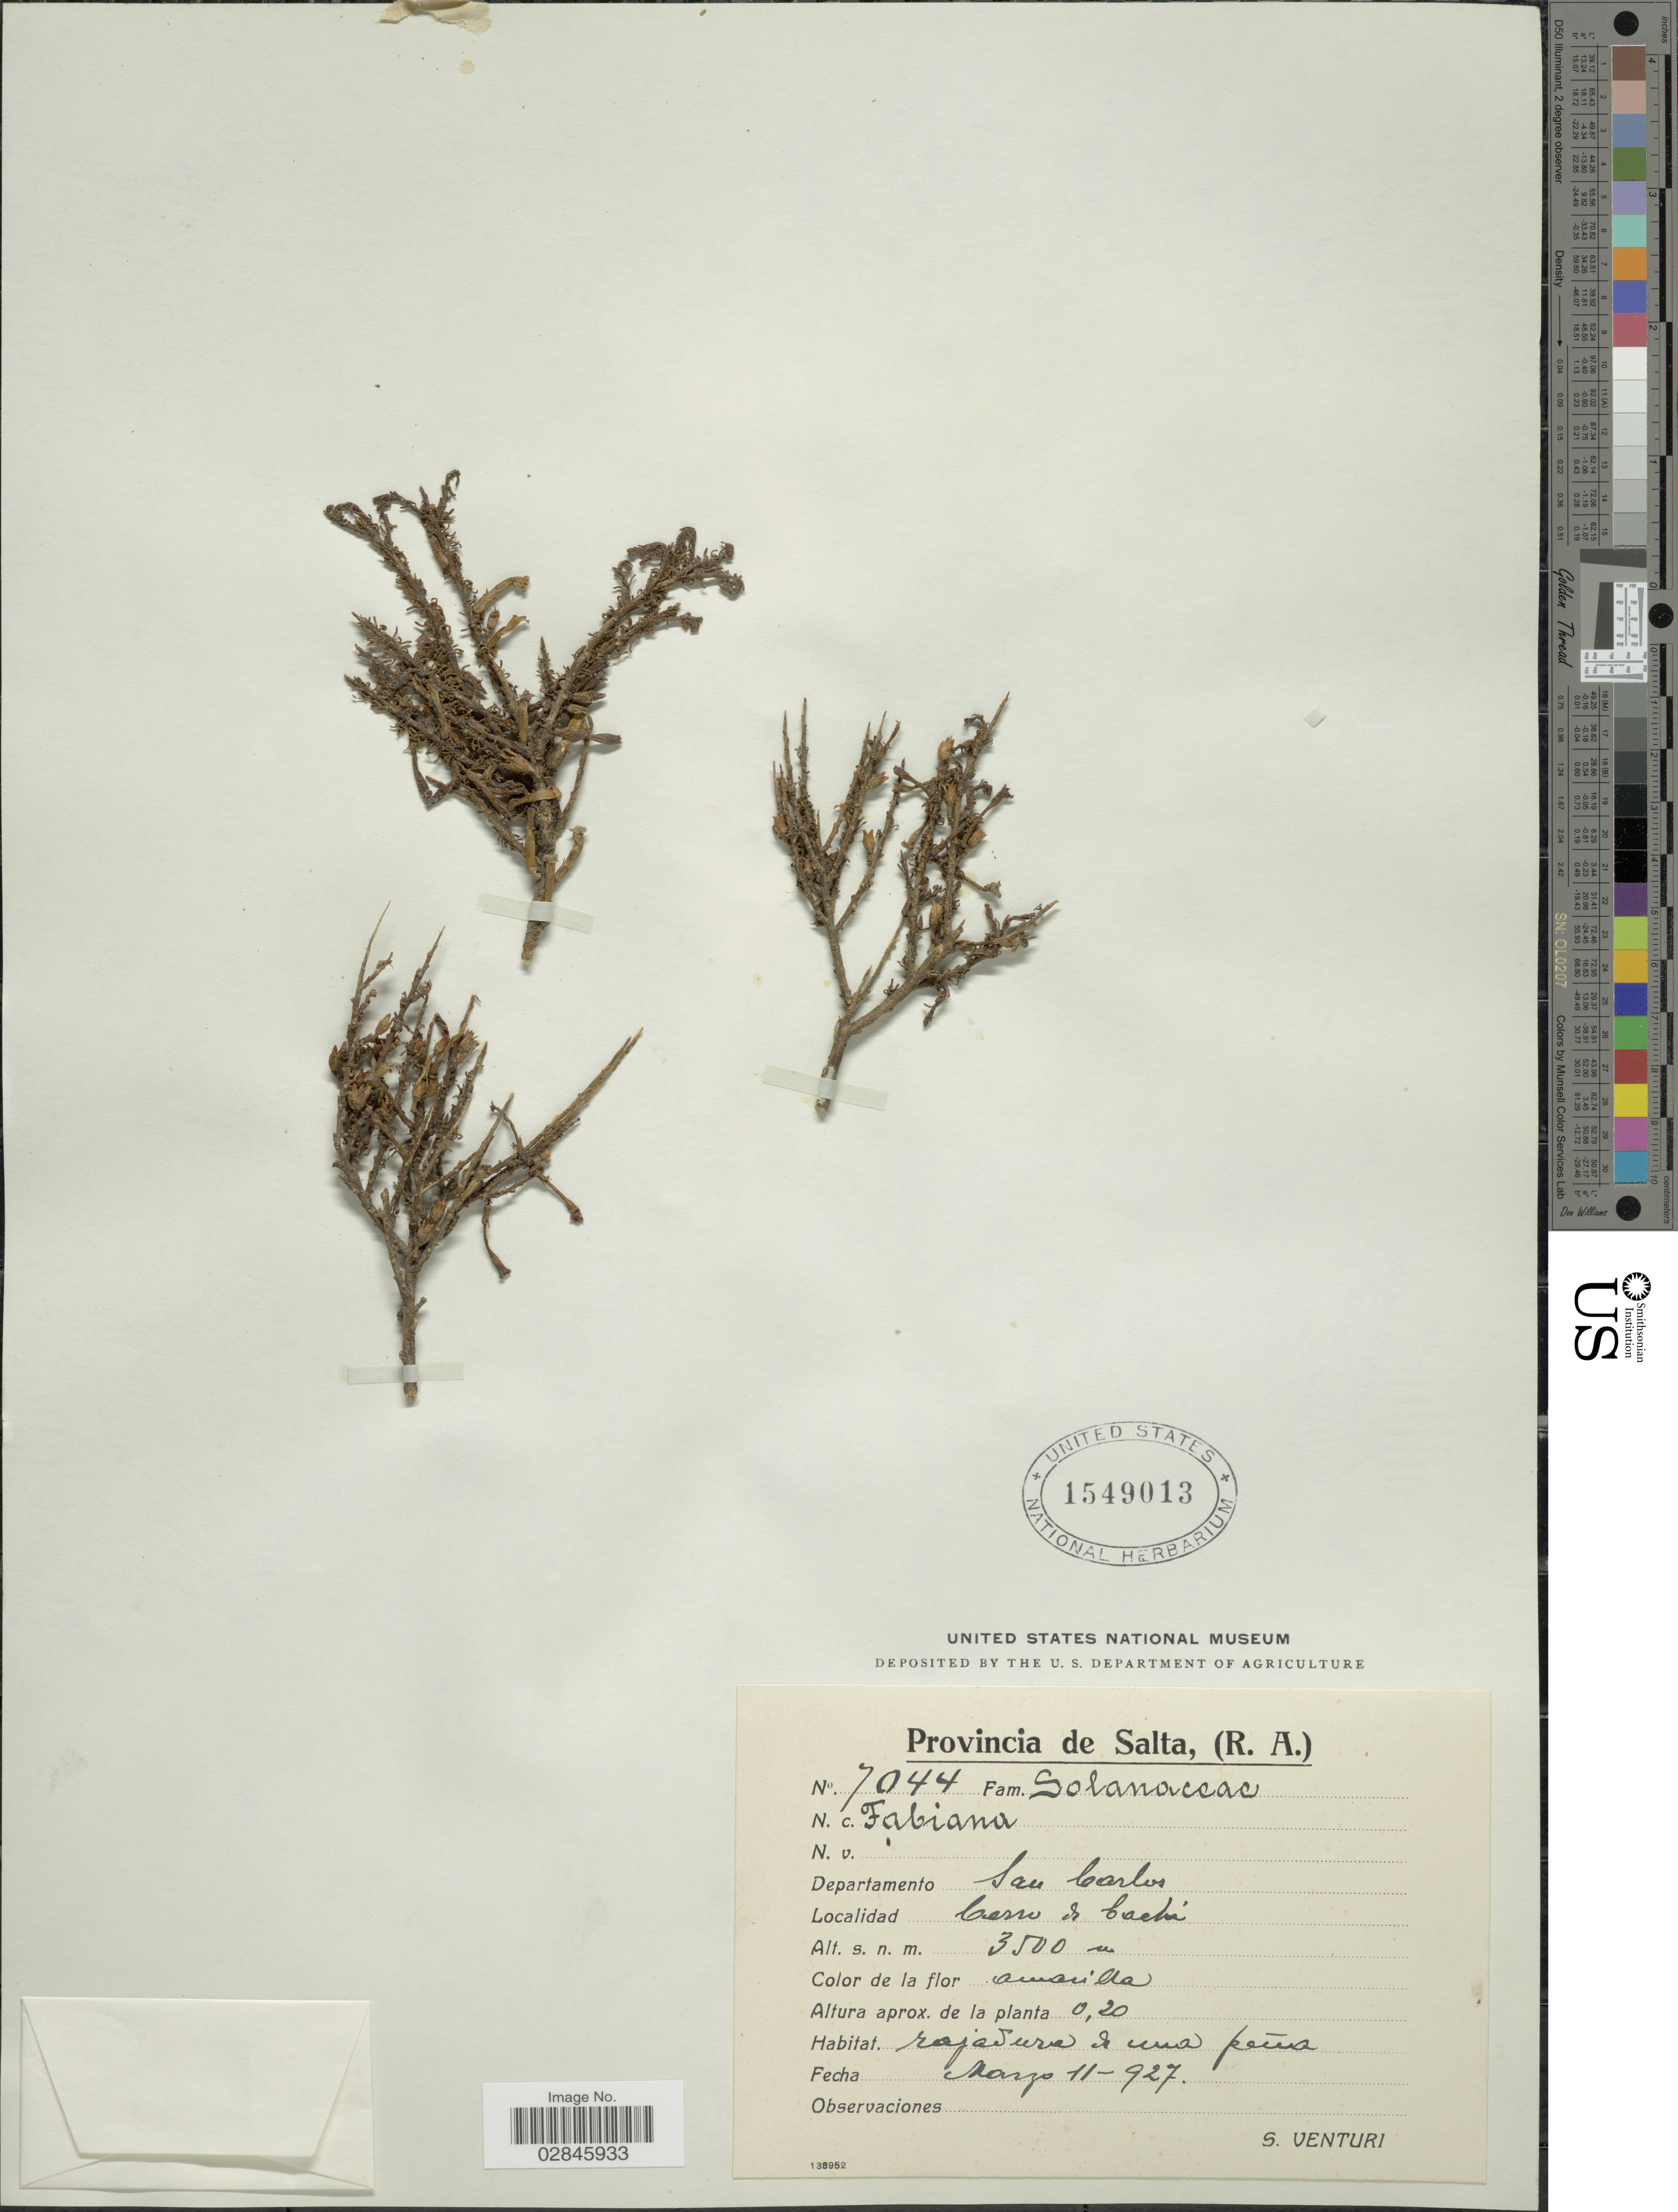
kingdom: Plantae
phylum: Tracheophyta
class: Magnoliopsida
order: Solanales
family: Solanaceae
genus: Fabiana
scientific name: Fabiana sp.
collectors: S. Venturi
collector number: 7044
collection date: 1927-03-11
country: Argentina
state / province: Salta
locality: (R.A.), Departamento San Carlos. Cerro de Cachi.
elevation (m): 3500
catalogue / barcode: US 1549013